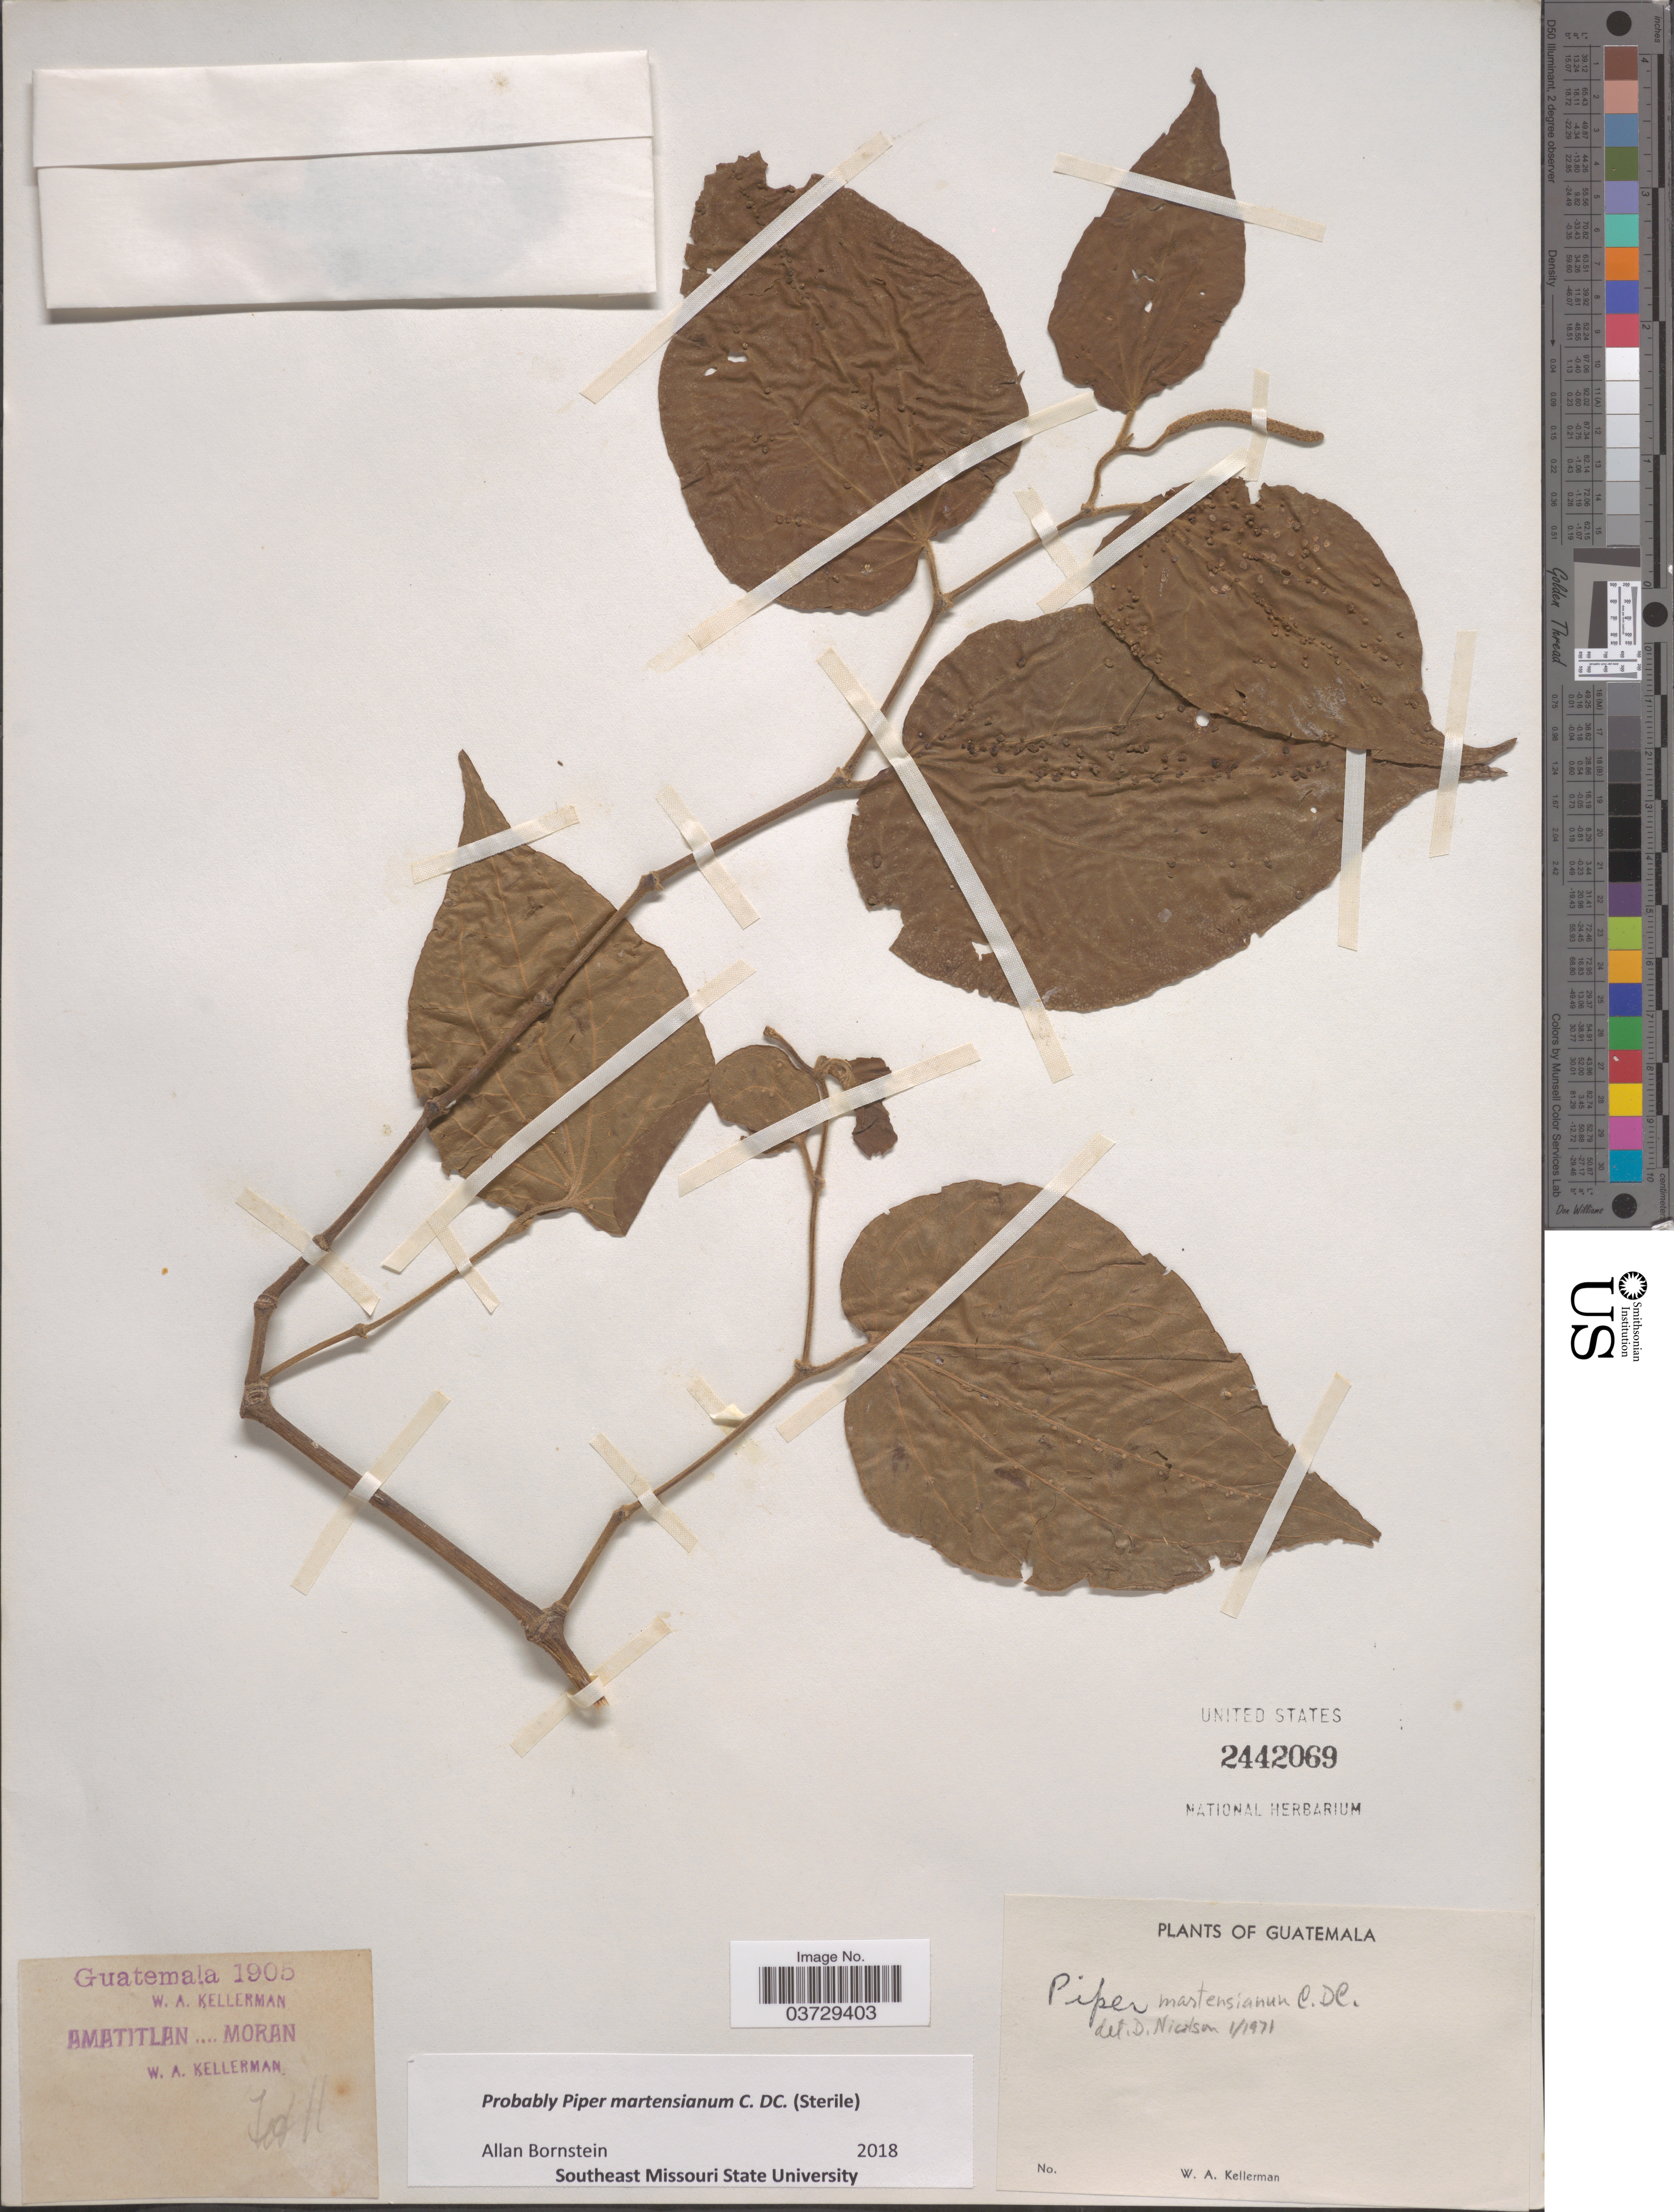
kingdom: Plantae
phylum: Tracheophyta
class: Magnoliopsida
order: Piperales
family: Piperaceae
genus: Piper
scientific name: Piper martensianum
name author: C. DC.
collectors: W. Kellerman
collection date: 1905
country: Guatemala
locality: Amatitlan. Moran.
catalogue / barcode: US 2442069